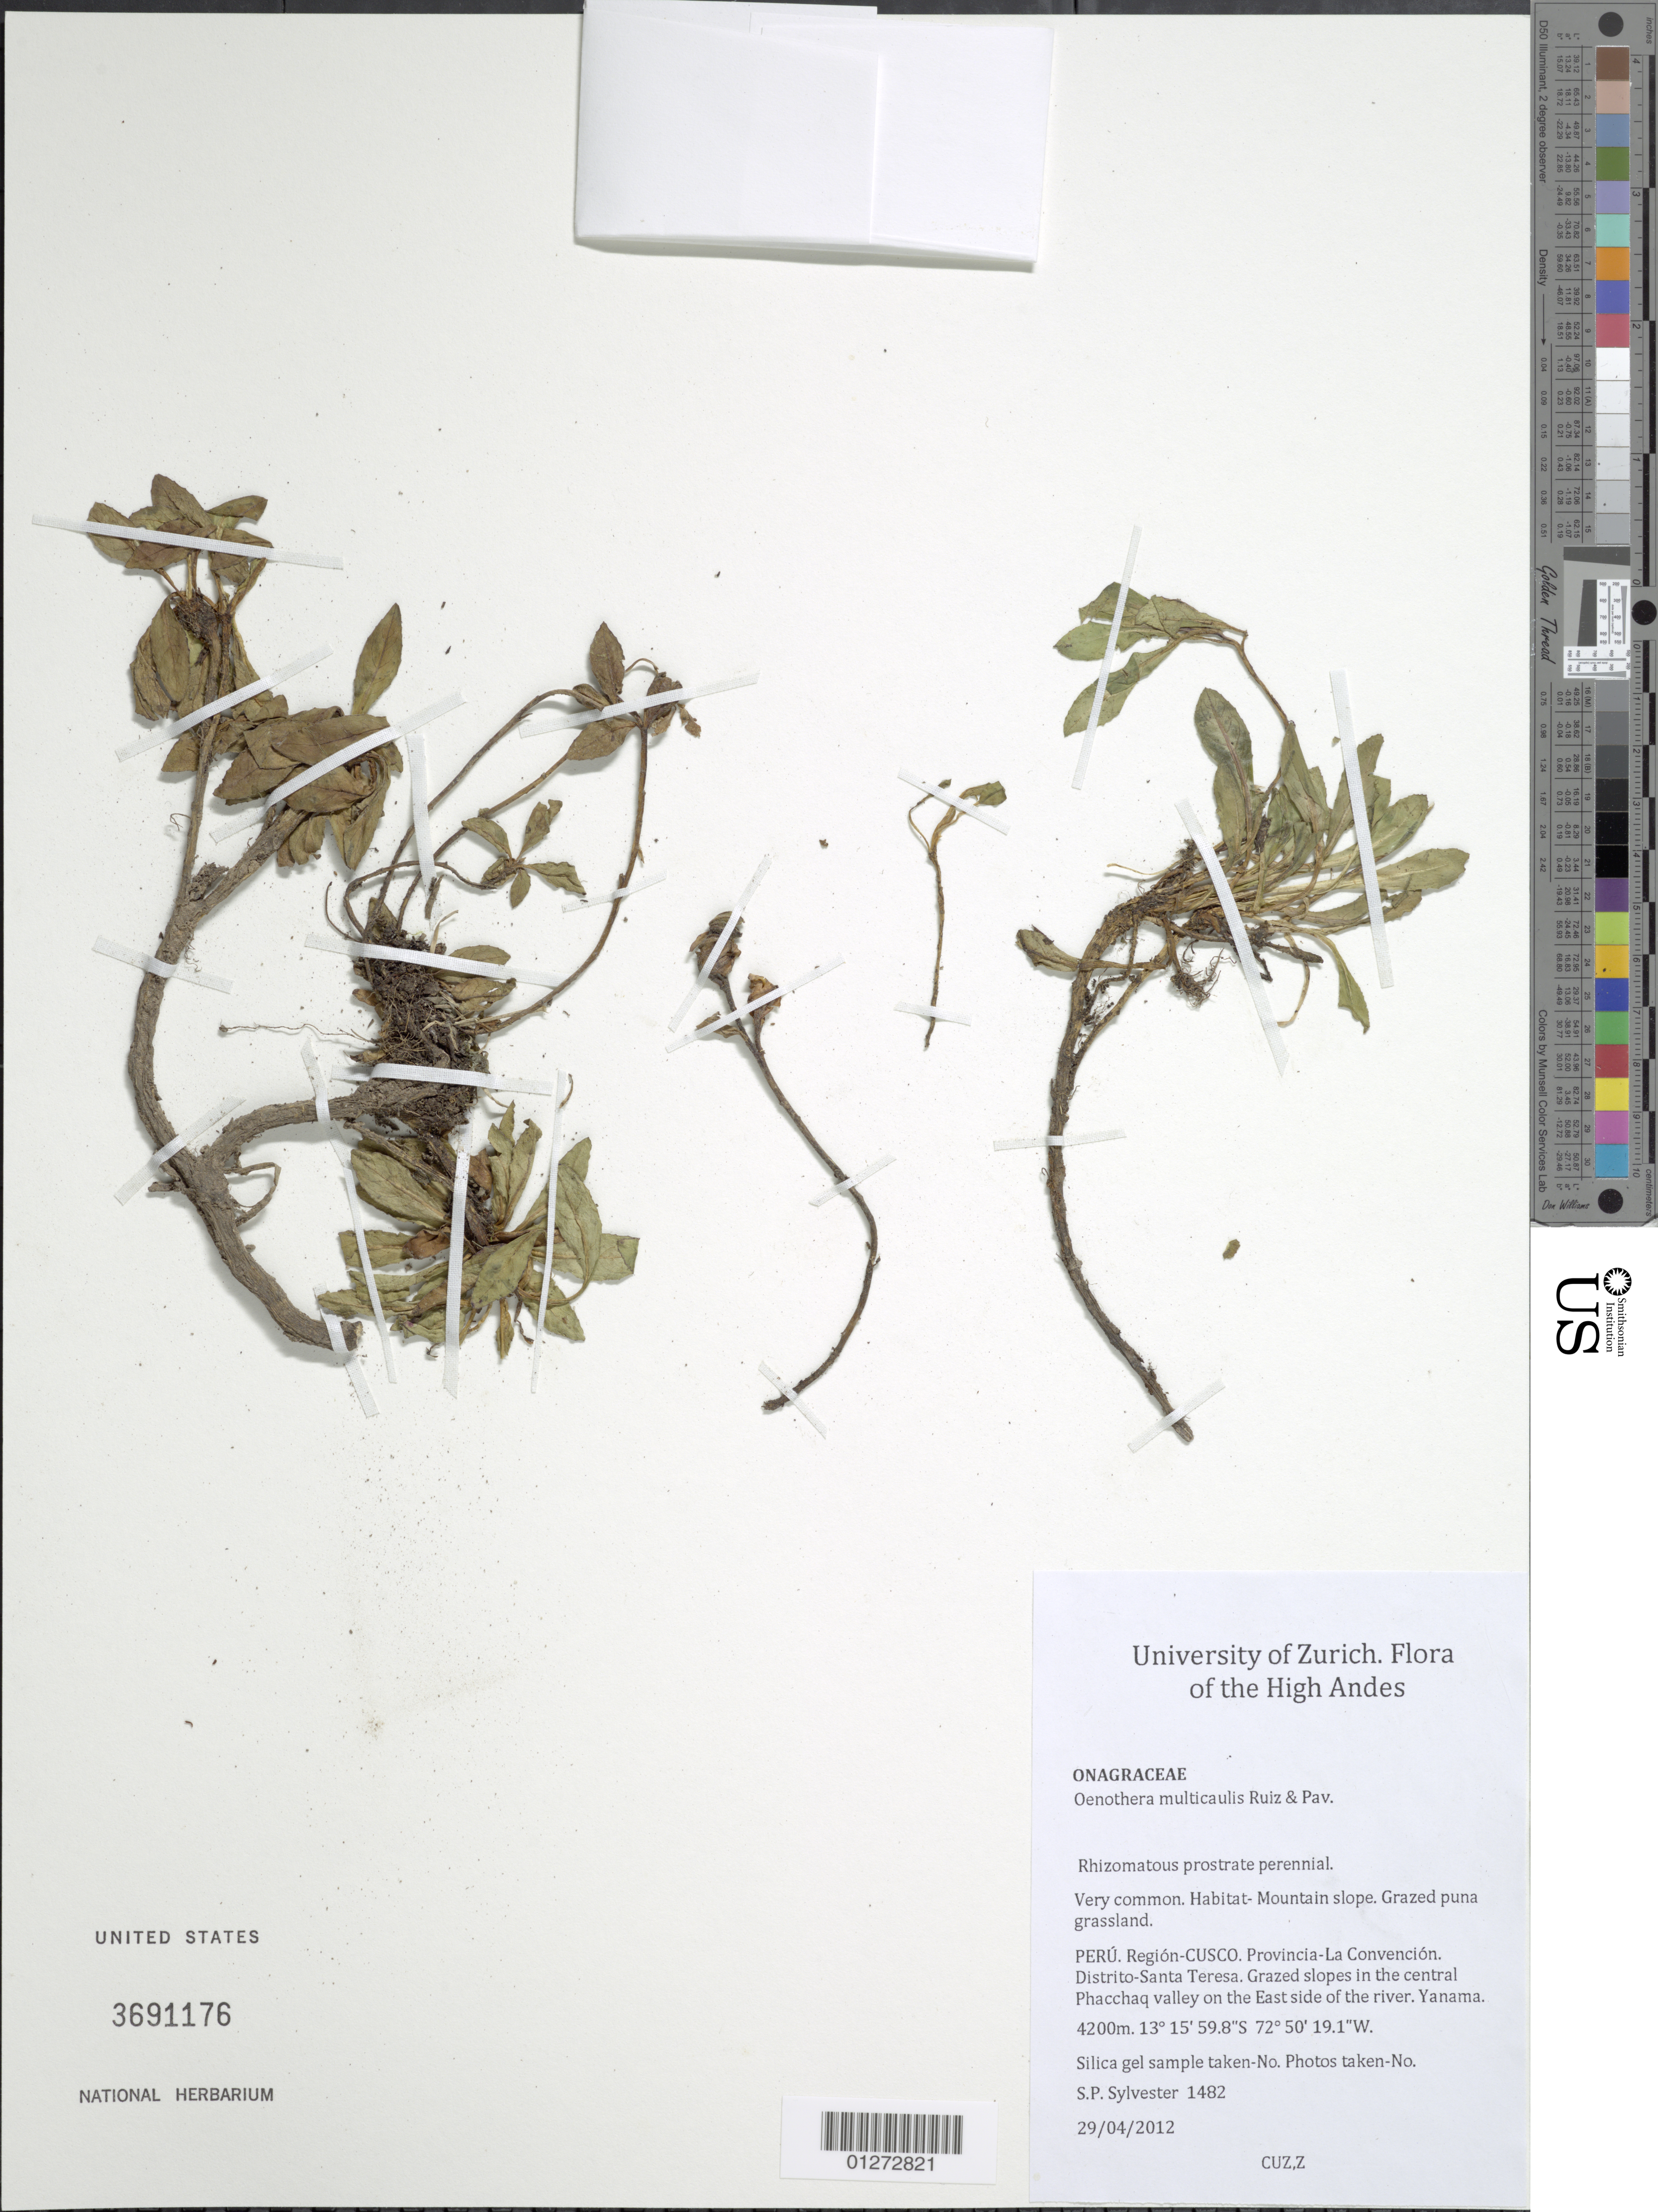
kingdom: Plantae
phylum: Tracheophyta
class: Magnoliopsida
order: Myrtales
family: Onagraceae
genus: Oenothera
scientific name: Oenothera multicaulis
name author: Ruiz & Pav.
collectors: S. P. Sylvester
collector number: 1482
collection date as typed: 29/04/2012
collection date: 2012-04-29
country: Peru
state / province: Cusco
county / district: La Convención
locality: Grazed slopes in the central Phacchaq valley on the East side of the river, Yanama. Santa Teresa.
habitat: Mountain slope, heavily grazed puna grassland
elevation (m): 4200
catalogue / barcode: US 3691176